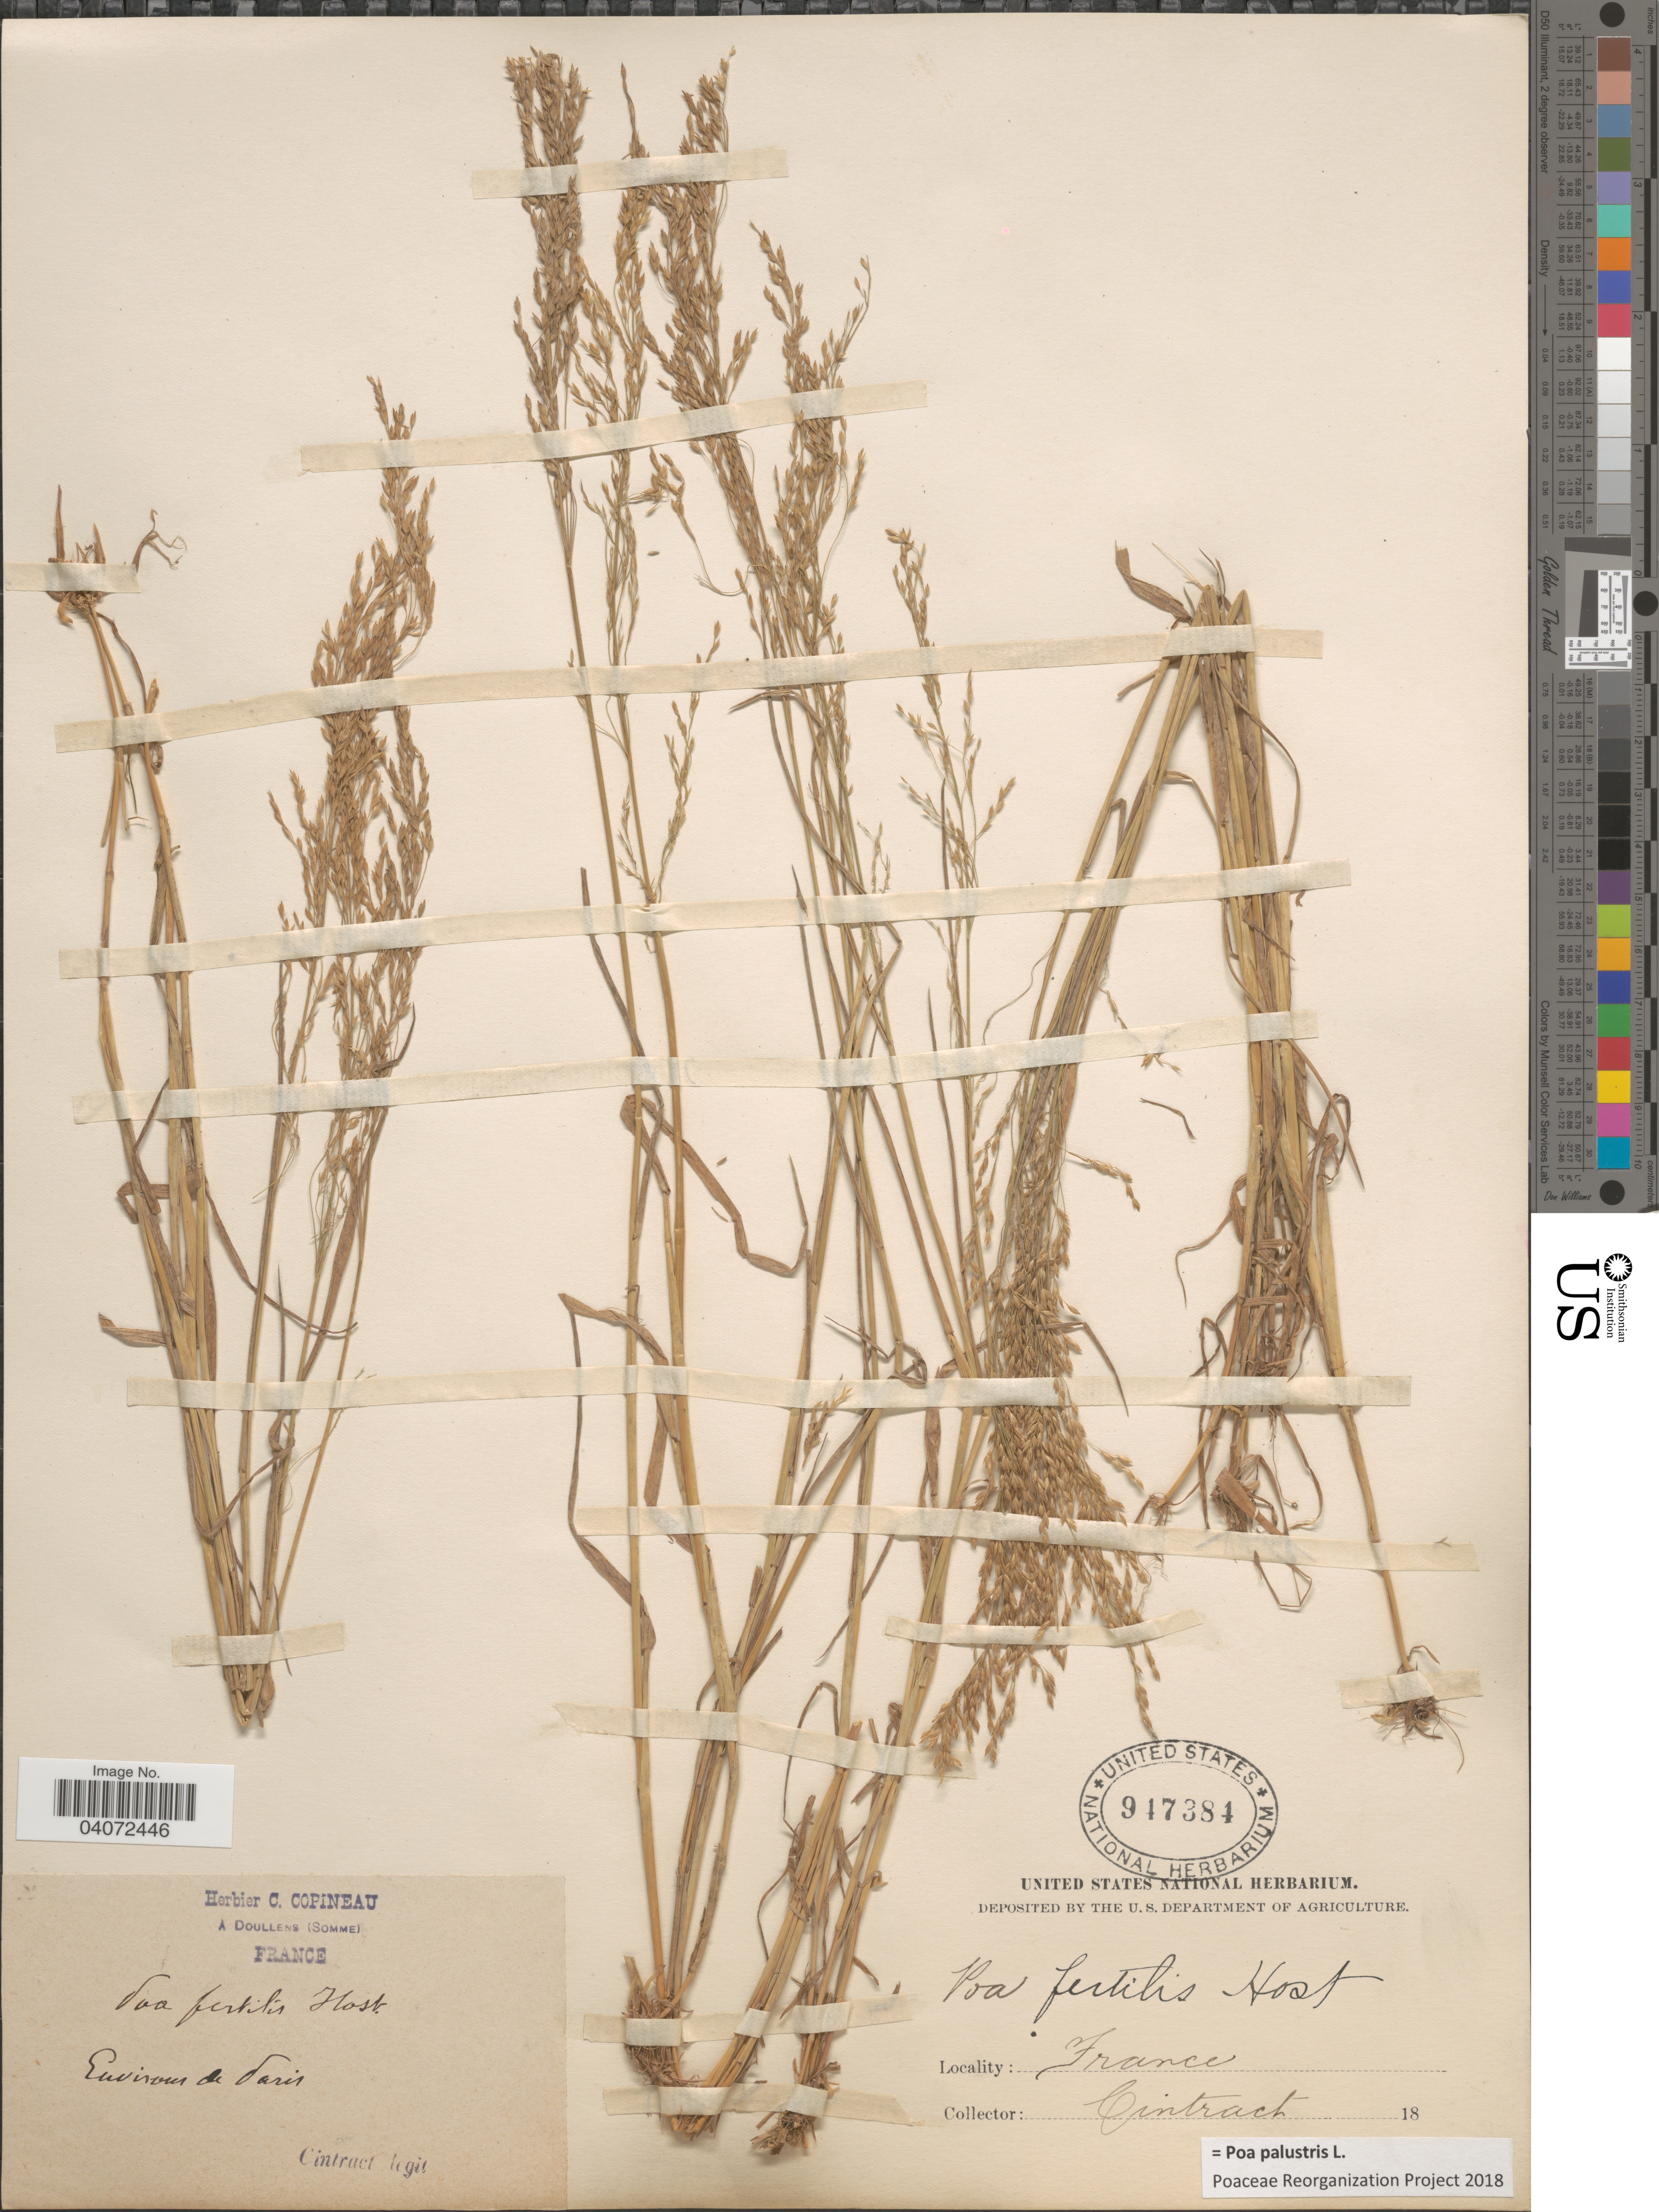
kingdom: Plantae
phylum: Tracheophyta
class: Liliopsida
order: Poales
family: Poaceae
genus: Poa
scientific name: Poa palustris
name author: L.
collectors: Cintract, --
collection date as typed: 18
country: France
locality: Environs de Paris.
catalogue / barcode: US 947384